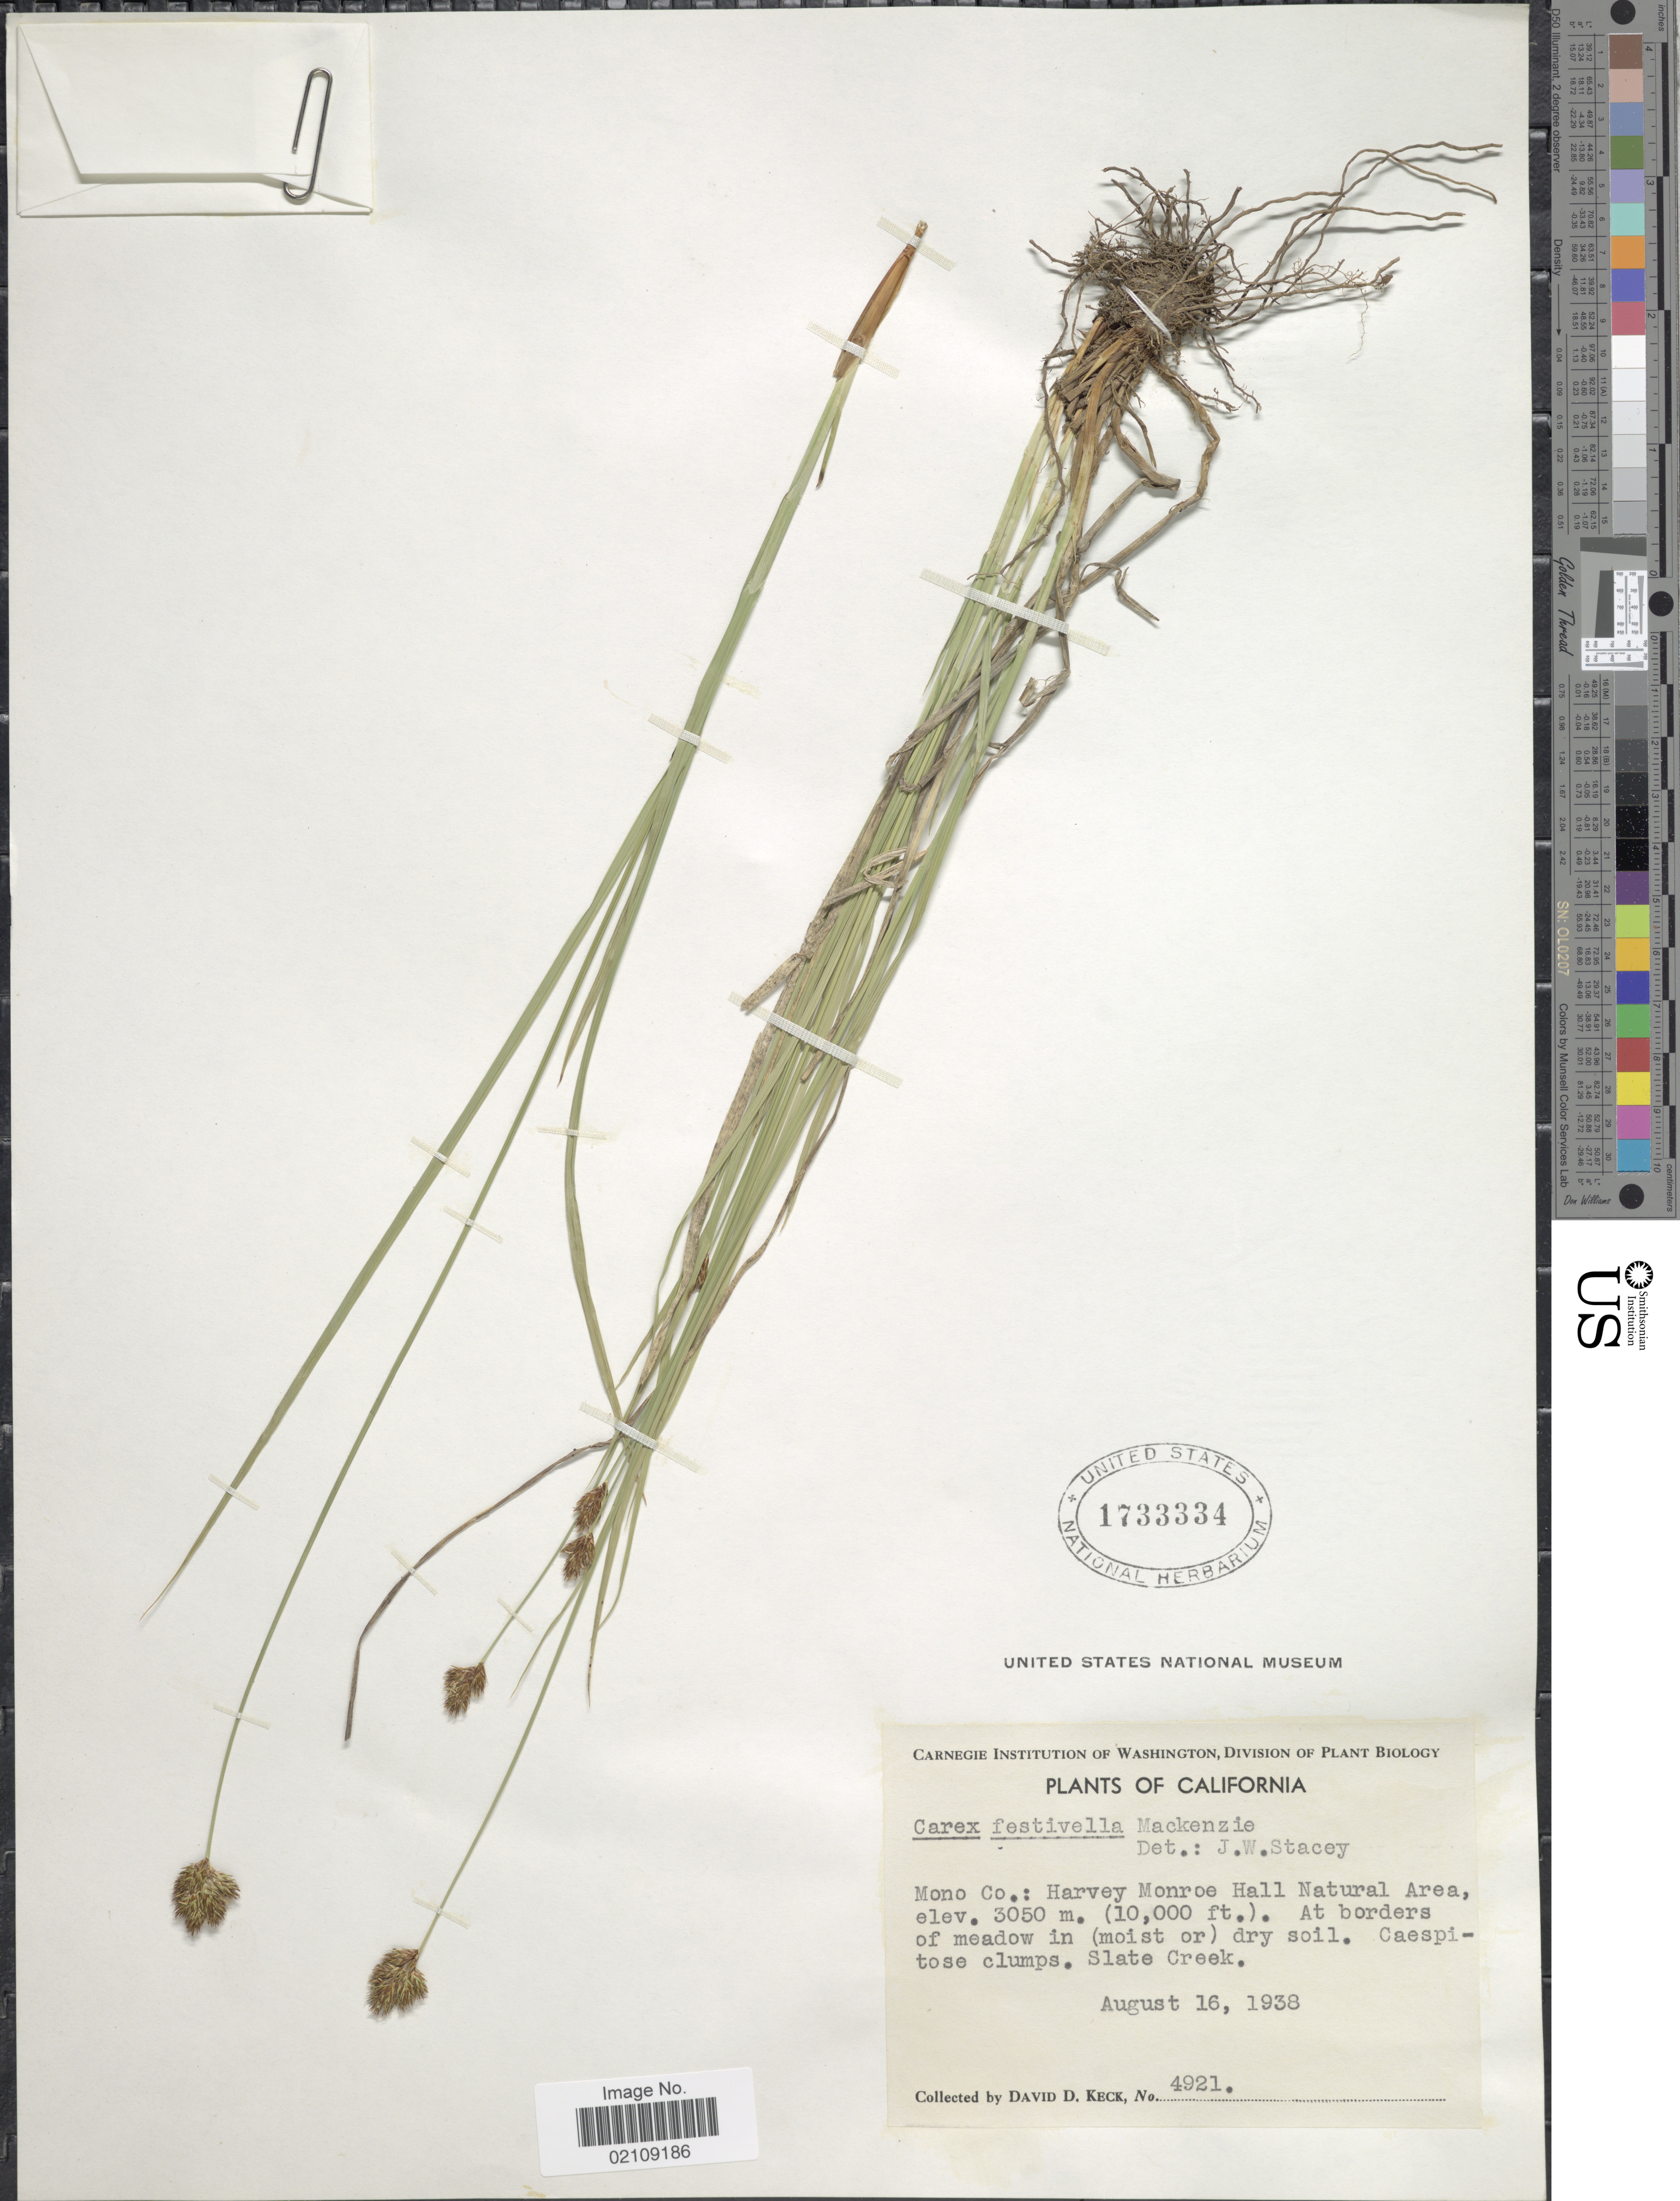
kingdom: Plantae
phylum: Tracheophyta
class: Liliopsida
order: Poales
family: Cyperaceae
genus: Carex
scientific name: Carex microptera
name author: Mack.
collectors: D. D. Keck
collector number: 4921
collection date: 1938-08-16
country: United States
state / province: California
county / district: Mono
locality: Mono Co.: Harvey Monroe Hall Natural Area, Slate Creek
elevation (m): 3048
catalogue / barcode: US 1733334